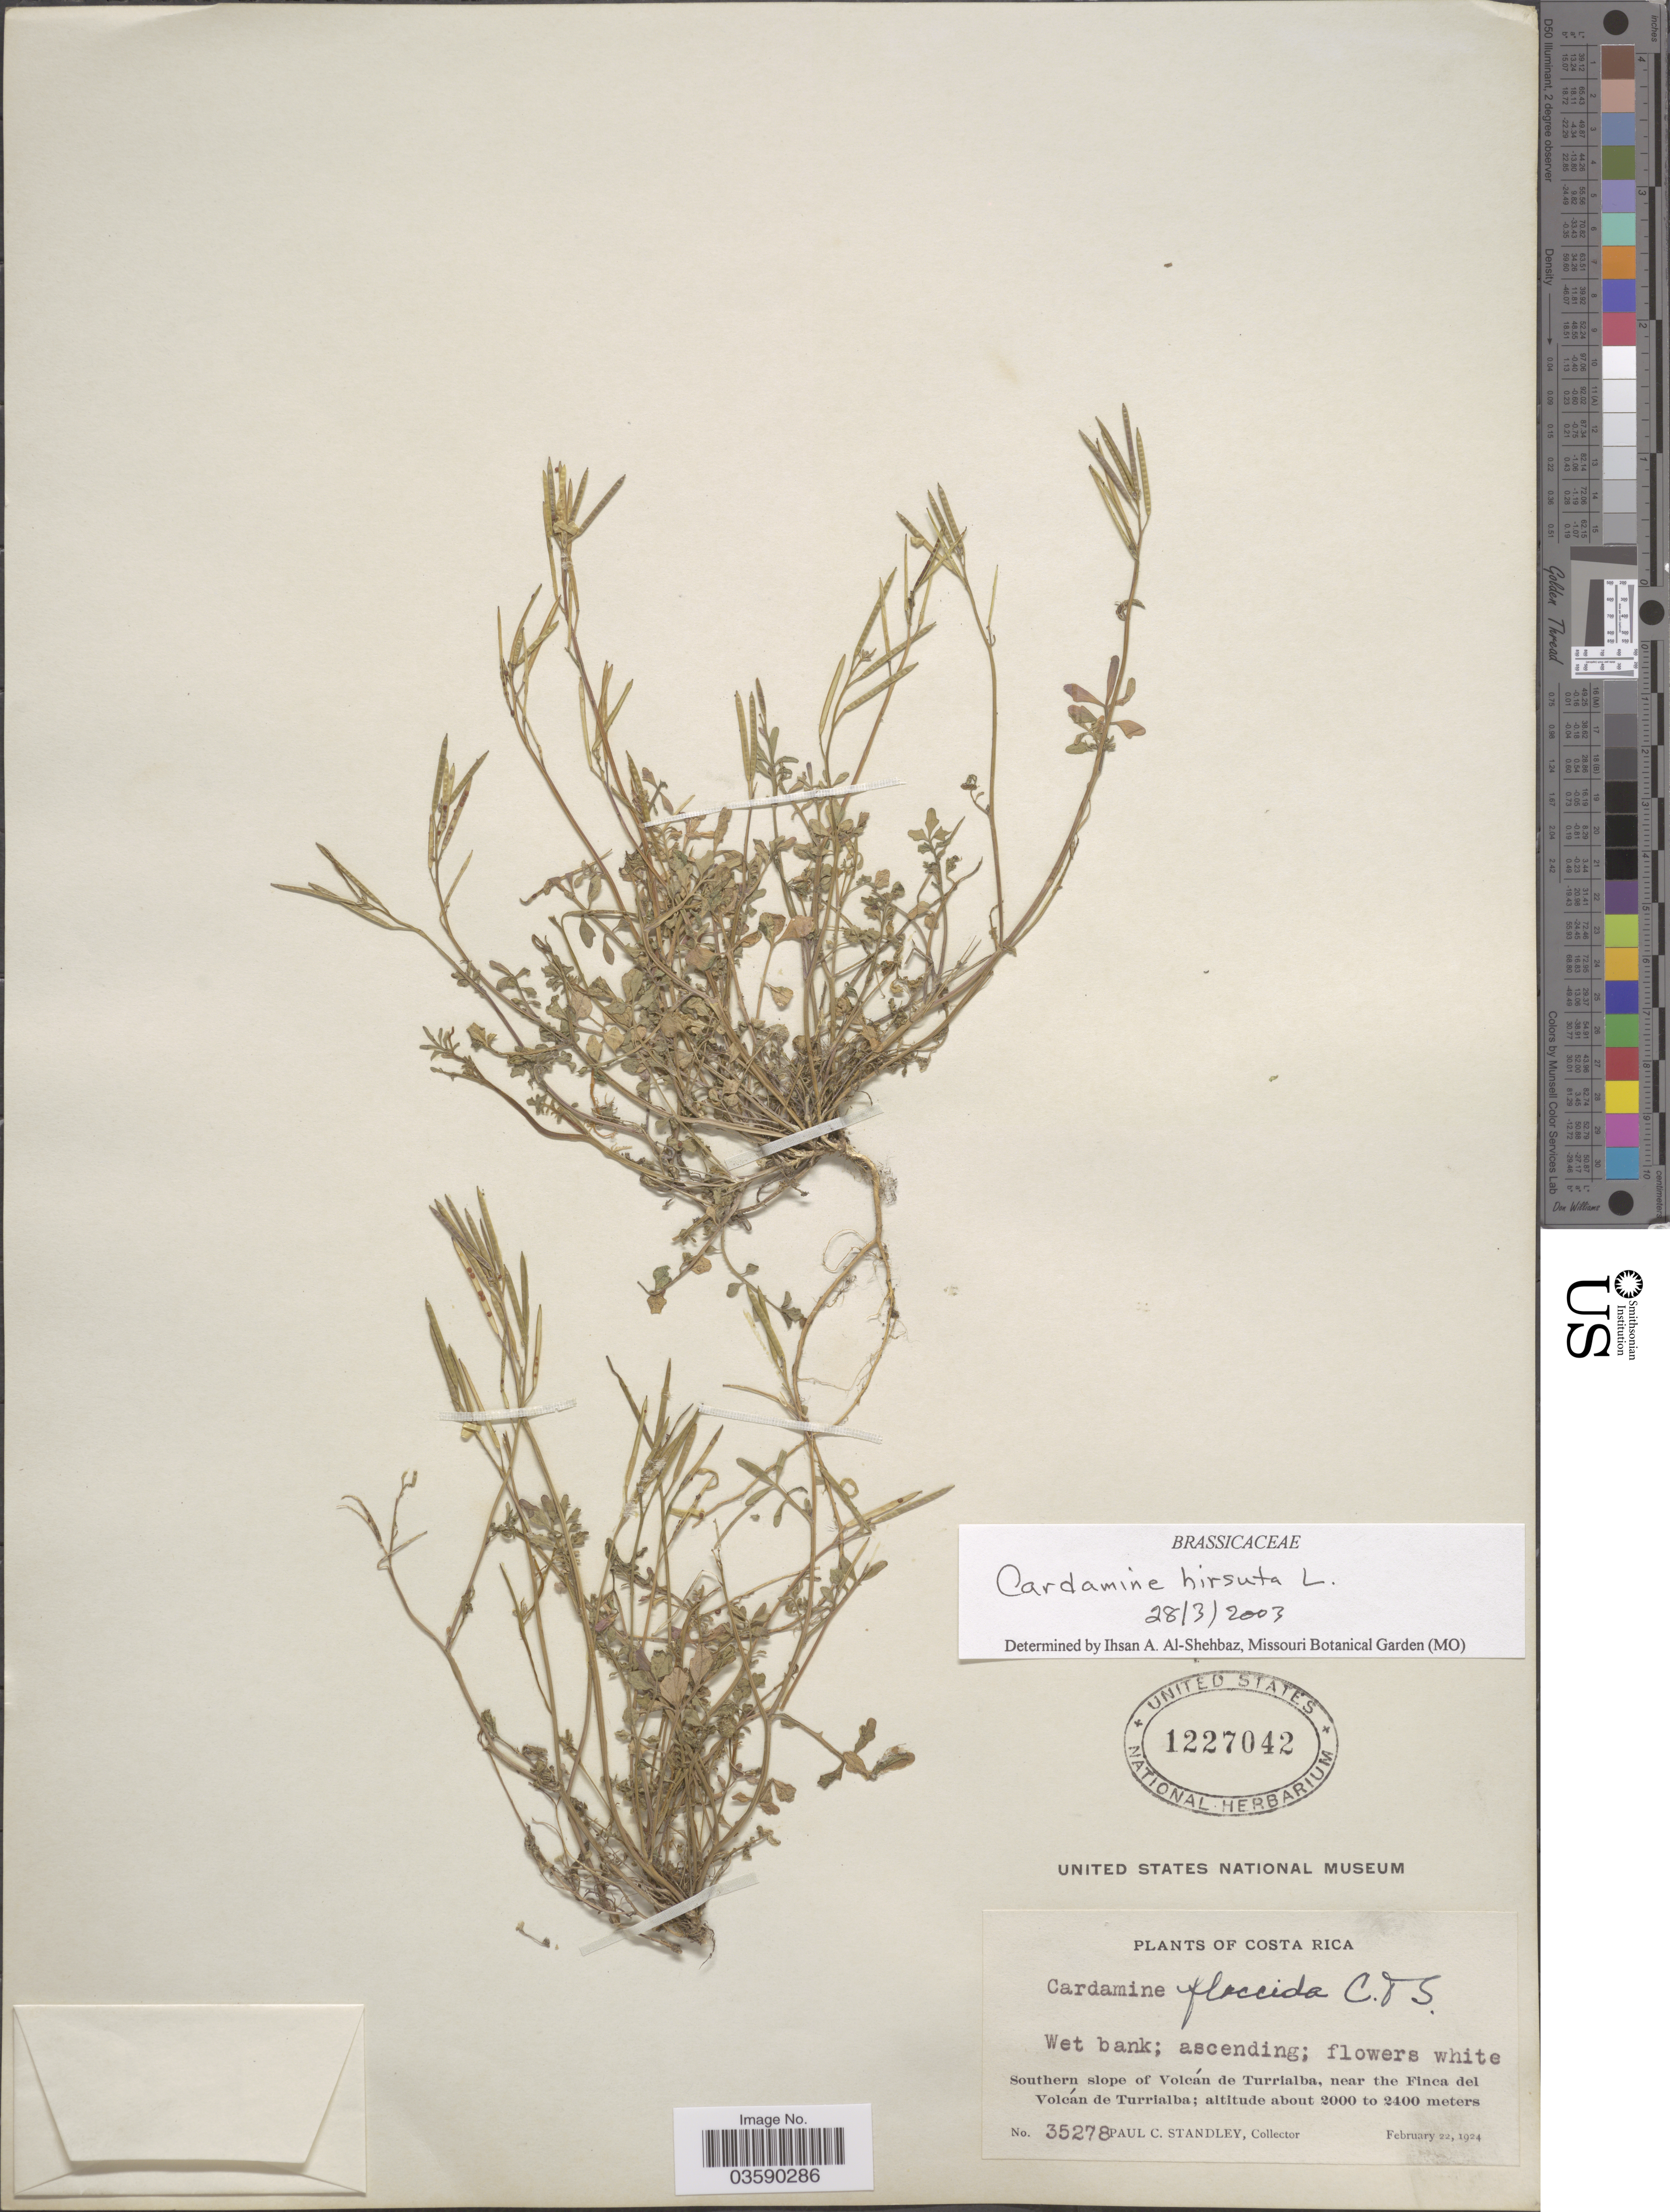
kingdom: Plantae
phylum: Tracheophyta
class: Magnoliopsida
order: Brassicales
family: Brassicaceae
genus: Cardamine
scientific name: Cardamine hirsuta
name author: L.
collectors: P. C. Standley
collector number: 35278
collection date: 1924-02-22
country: Costa Rica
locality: Southern slope of Volcán de Turrialba, near the Finca del Volcán de Turrialba.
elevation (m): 2000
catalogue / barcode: US 1227042